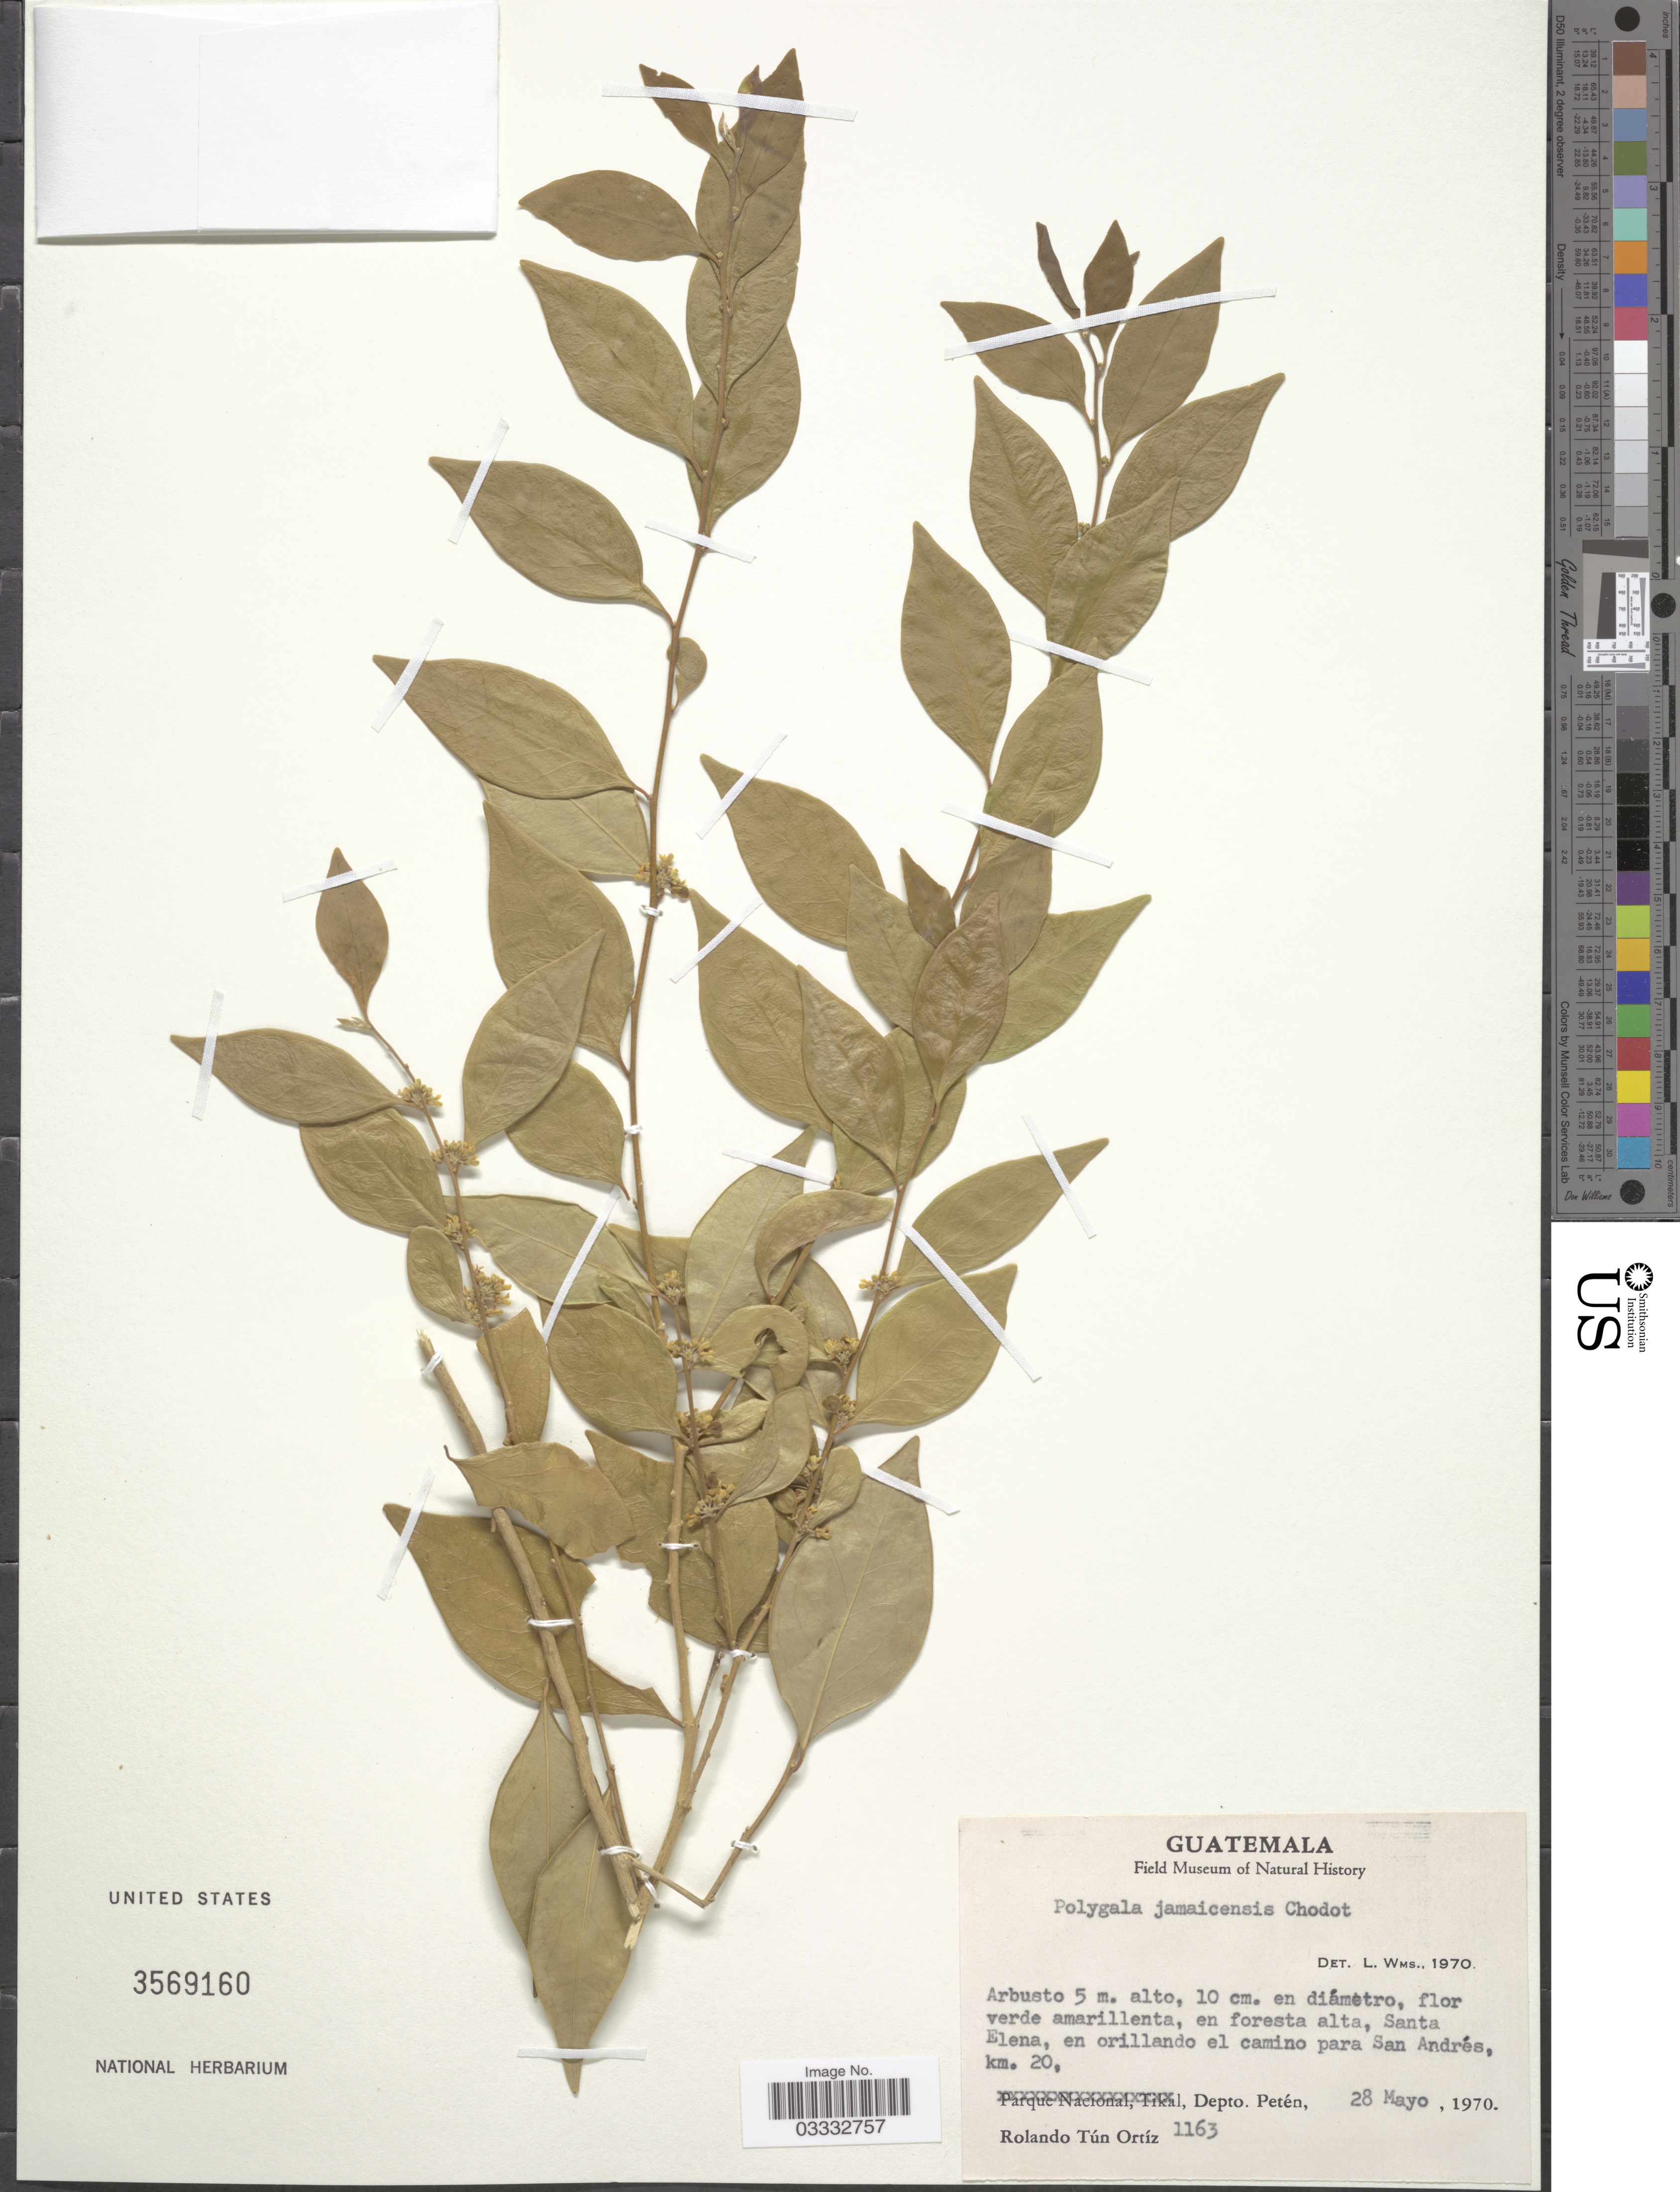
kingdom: Plantae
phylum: Tracheophyta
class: Magnoliopsida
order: Fabales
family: Polygalaceae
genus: Polygala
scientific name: Polygala jamaicensis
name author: Chodat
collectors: R. T. Ortíz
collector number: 1163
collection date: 1970-05-28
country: Guatemala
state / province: El Petén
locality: Santa Elena, en orillando el camino para San Andrés, km. 20, Depto. Petén.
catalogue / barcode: US 3569160